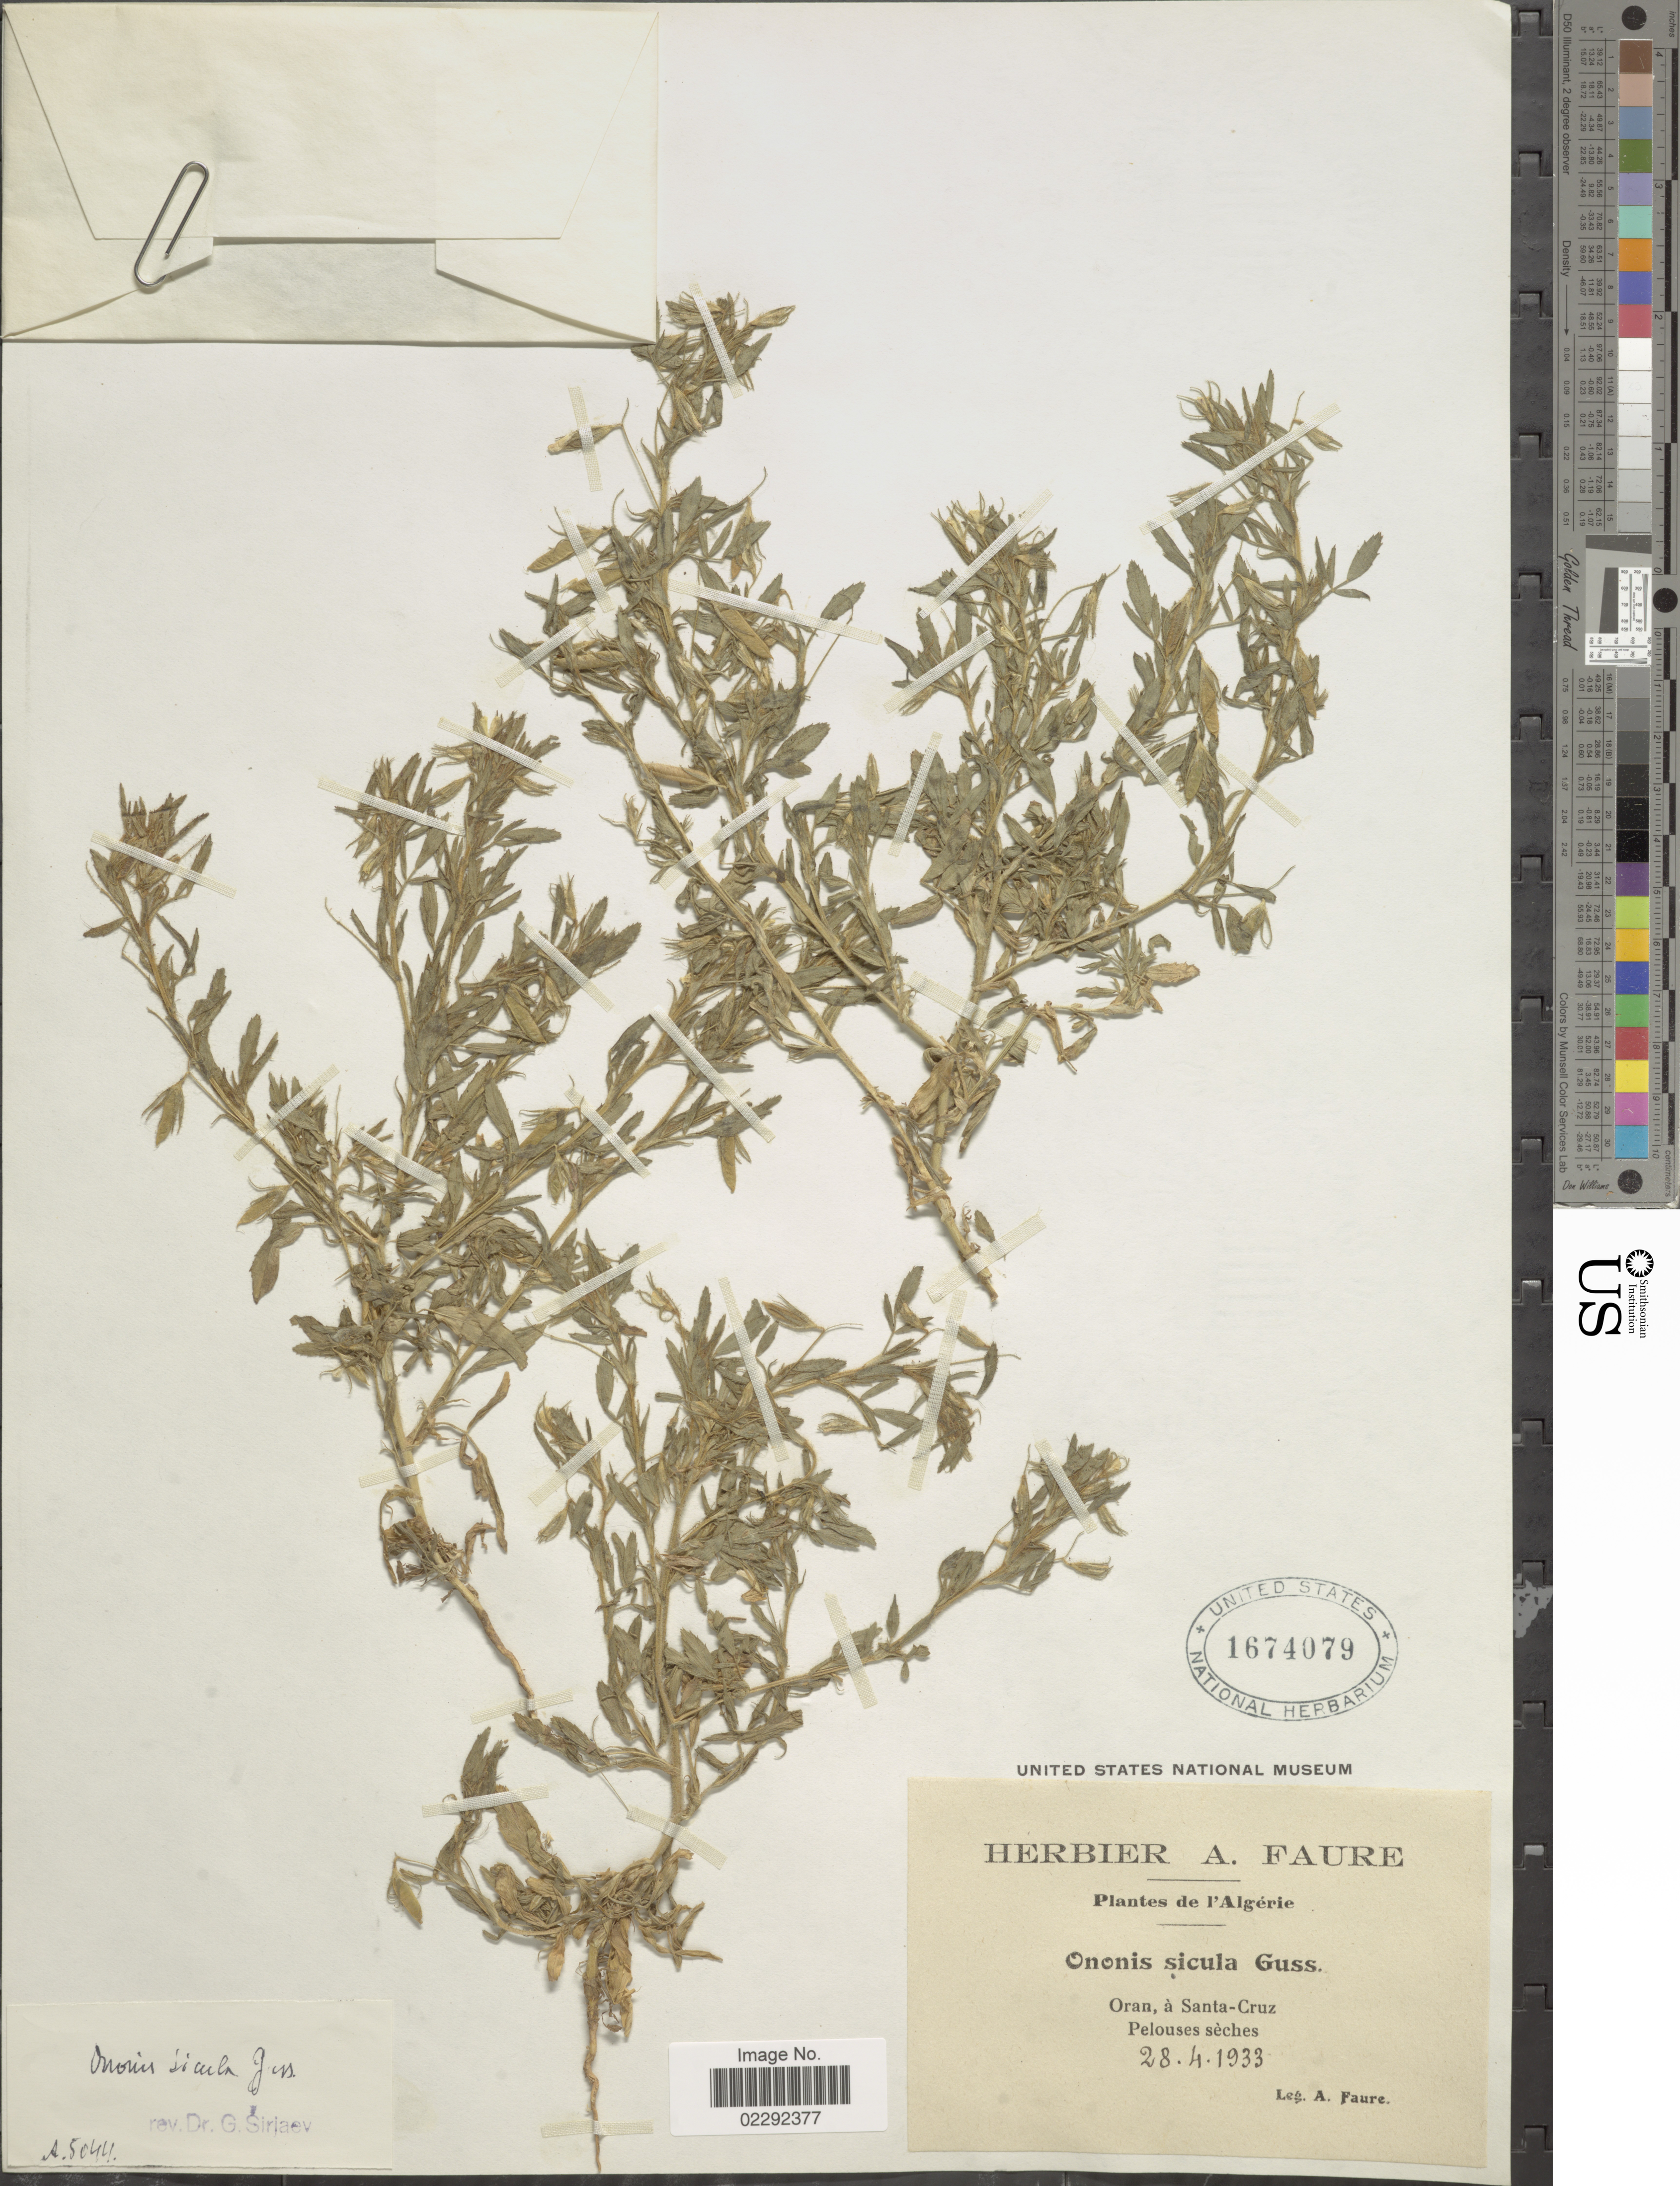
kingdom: Plantae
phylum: Tracheophyta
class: Magnoliopsida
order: Fabales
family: Fabaceae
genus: Ononis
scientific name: Ononis sicula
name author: Gussone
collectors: A. Faure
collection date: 1933-04-28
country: Algeria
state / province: Oran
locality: Santa Cruz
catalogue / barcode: US 1674079